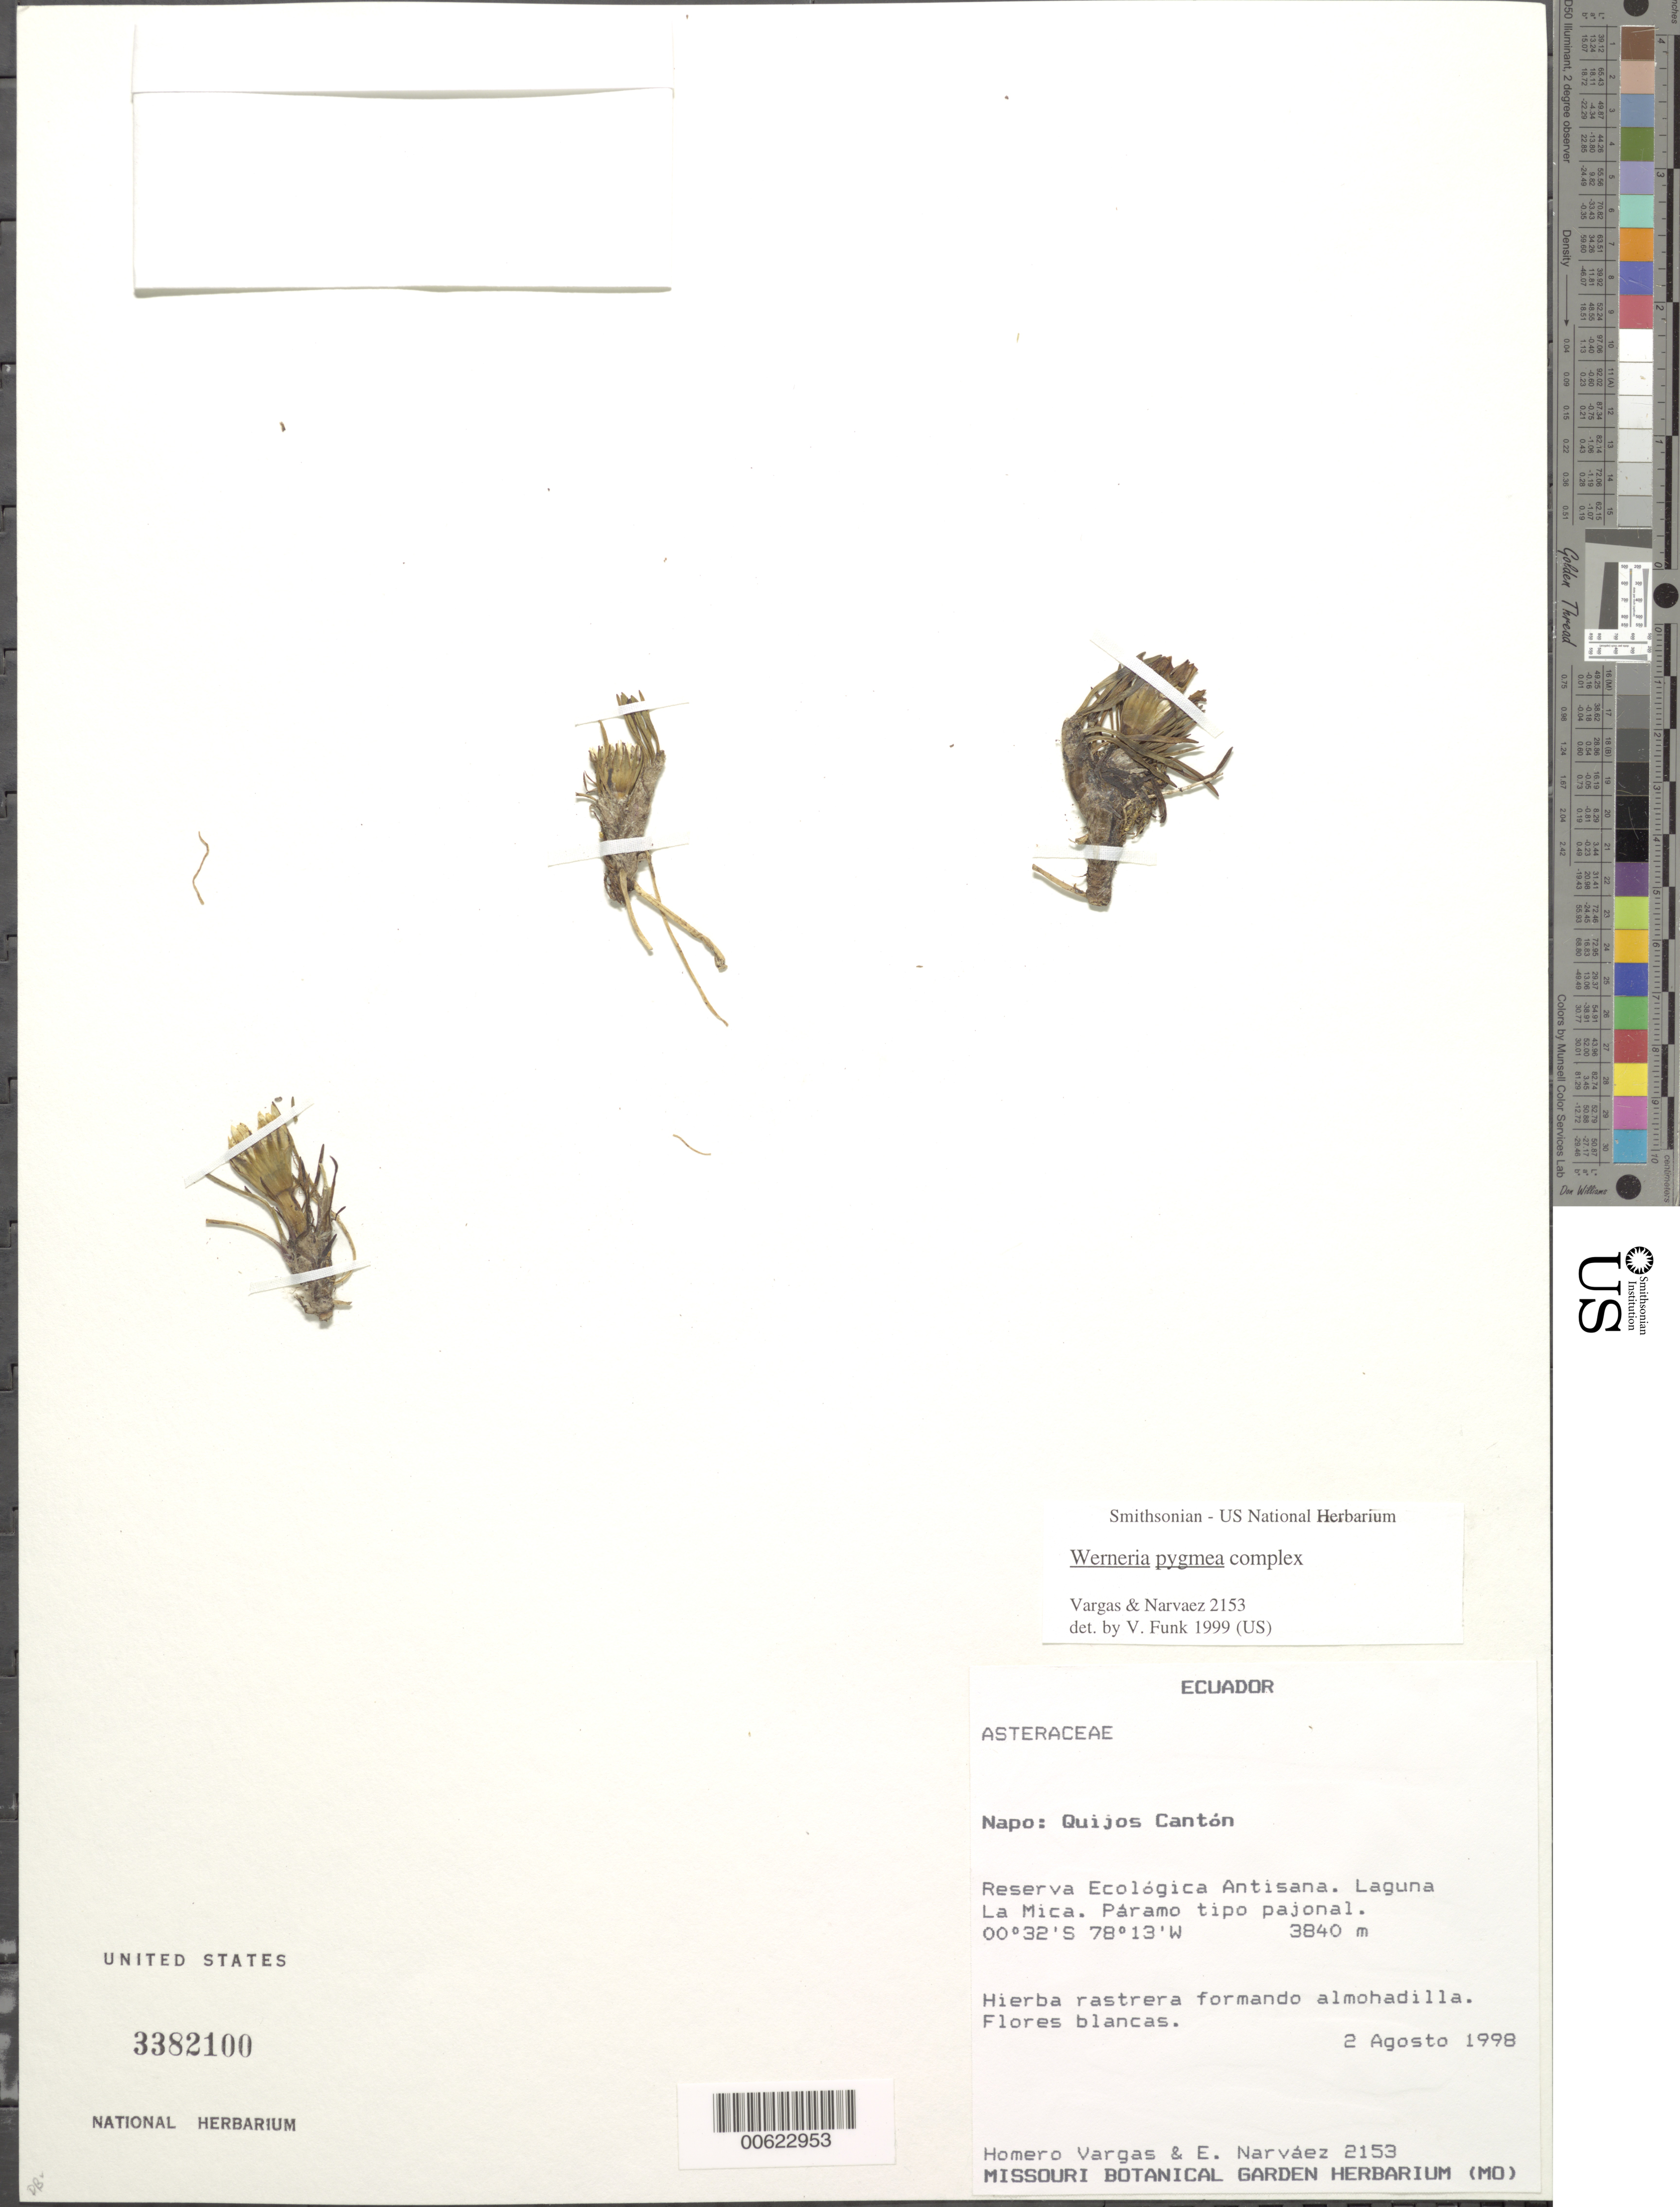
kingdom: Plantae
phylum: Tracheophyta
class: Magnoliopsida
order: Asterales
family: Asteraceae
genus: Werneria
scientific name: Werneria pygmaea complex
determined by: Funk, Vicki A., (BOT), Smithsonian Institution - National Museum of Natural History (UNITED STATES)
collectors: H. Vargas & E. Narváez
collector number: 2153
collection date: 1998-08-02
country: Ecuador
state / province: Napo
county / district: Quijos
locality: Reserva Ecologica Antisana. Leguna La Mica.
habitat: Paramo tipo pajonal.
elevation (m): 3840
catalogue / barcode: US 3382100